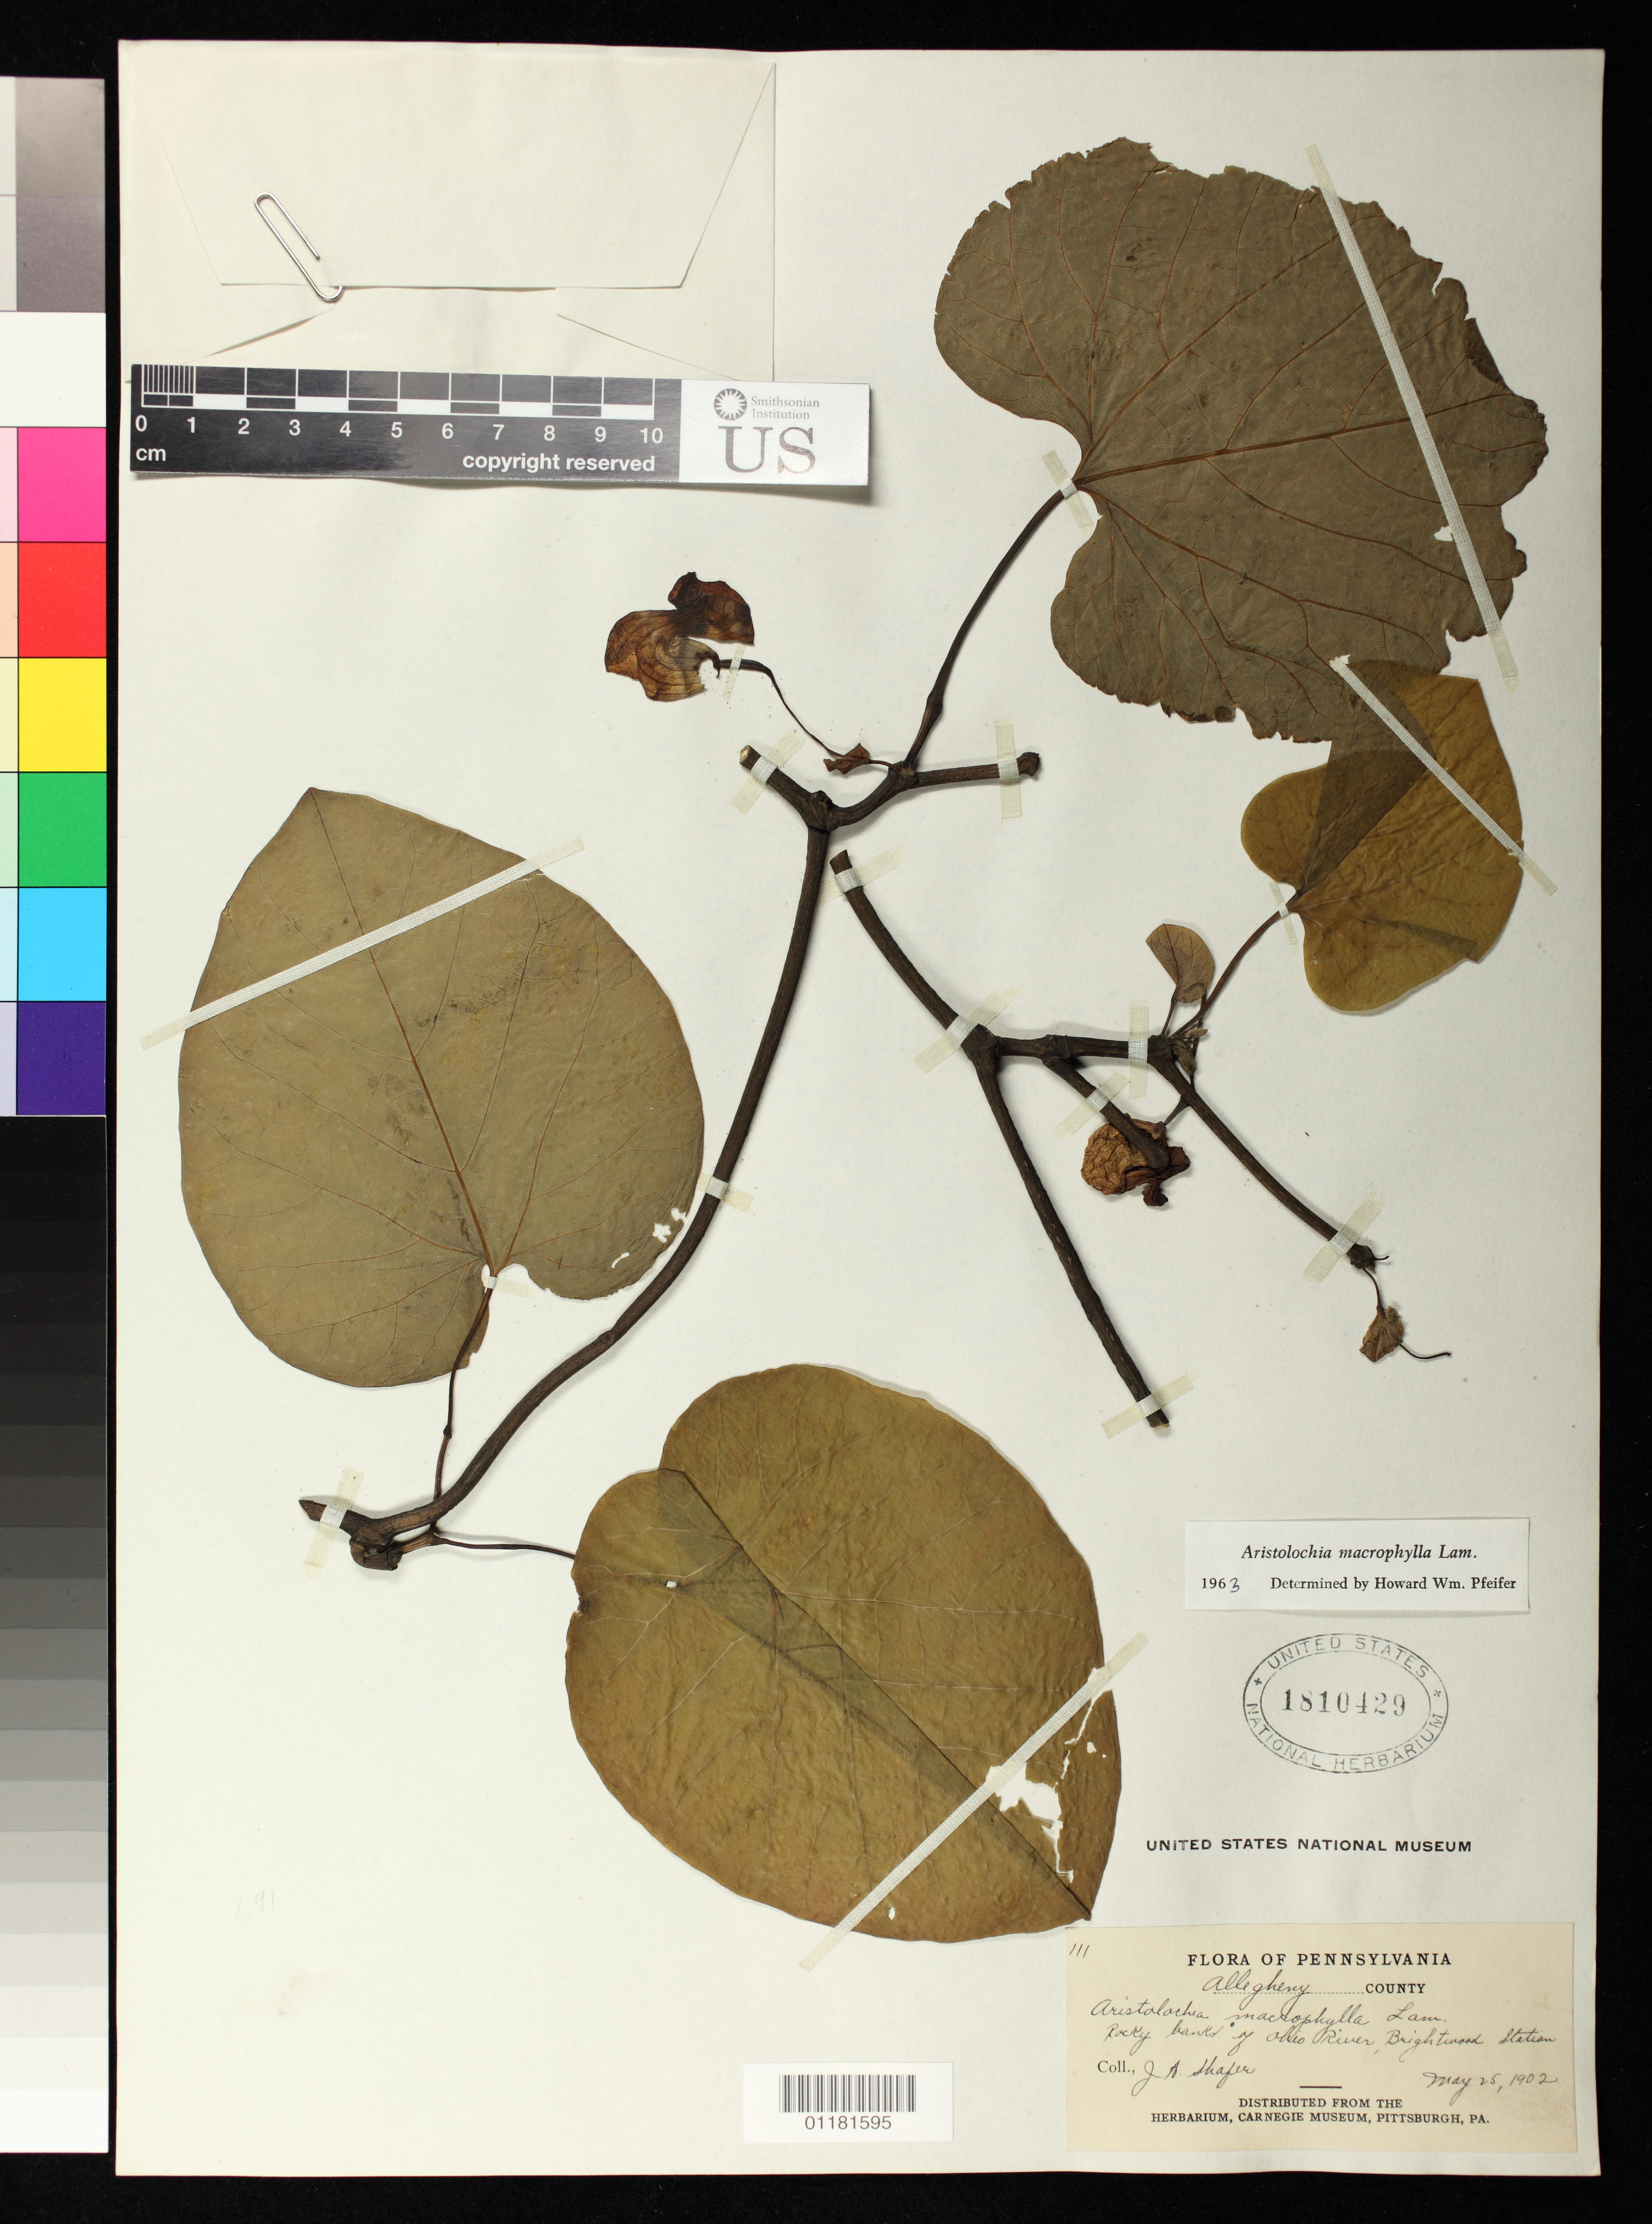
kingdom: Plantae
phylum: Tracheophyta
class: Magnoliopsida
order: Piperales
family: Aristolochiaceae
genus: Aristolochia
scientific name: Aristolochia macrophylla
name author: Lam.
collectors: J. A. Shafer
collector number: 111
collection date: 1902-05-25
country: United States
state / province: Pennsylvania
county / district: Allegheny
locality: Rocky banks of Ohio River, Brightwood Station, Allegheny County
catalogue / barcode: US 1810429